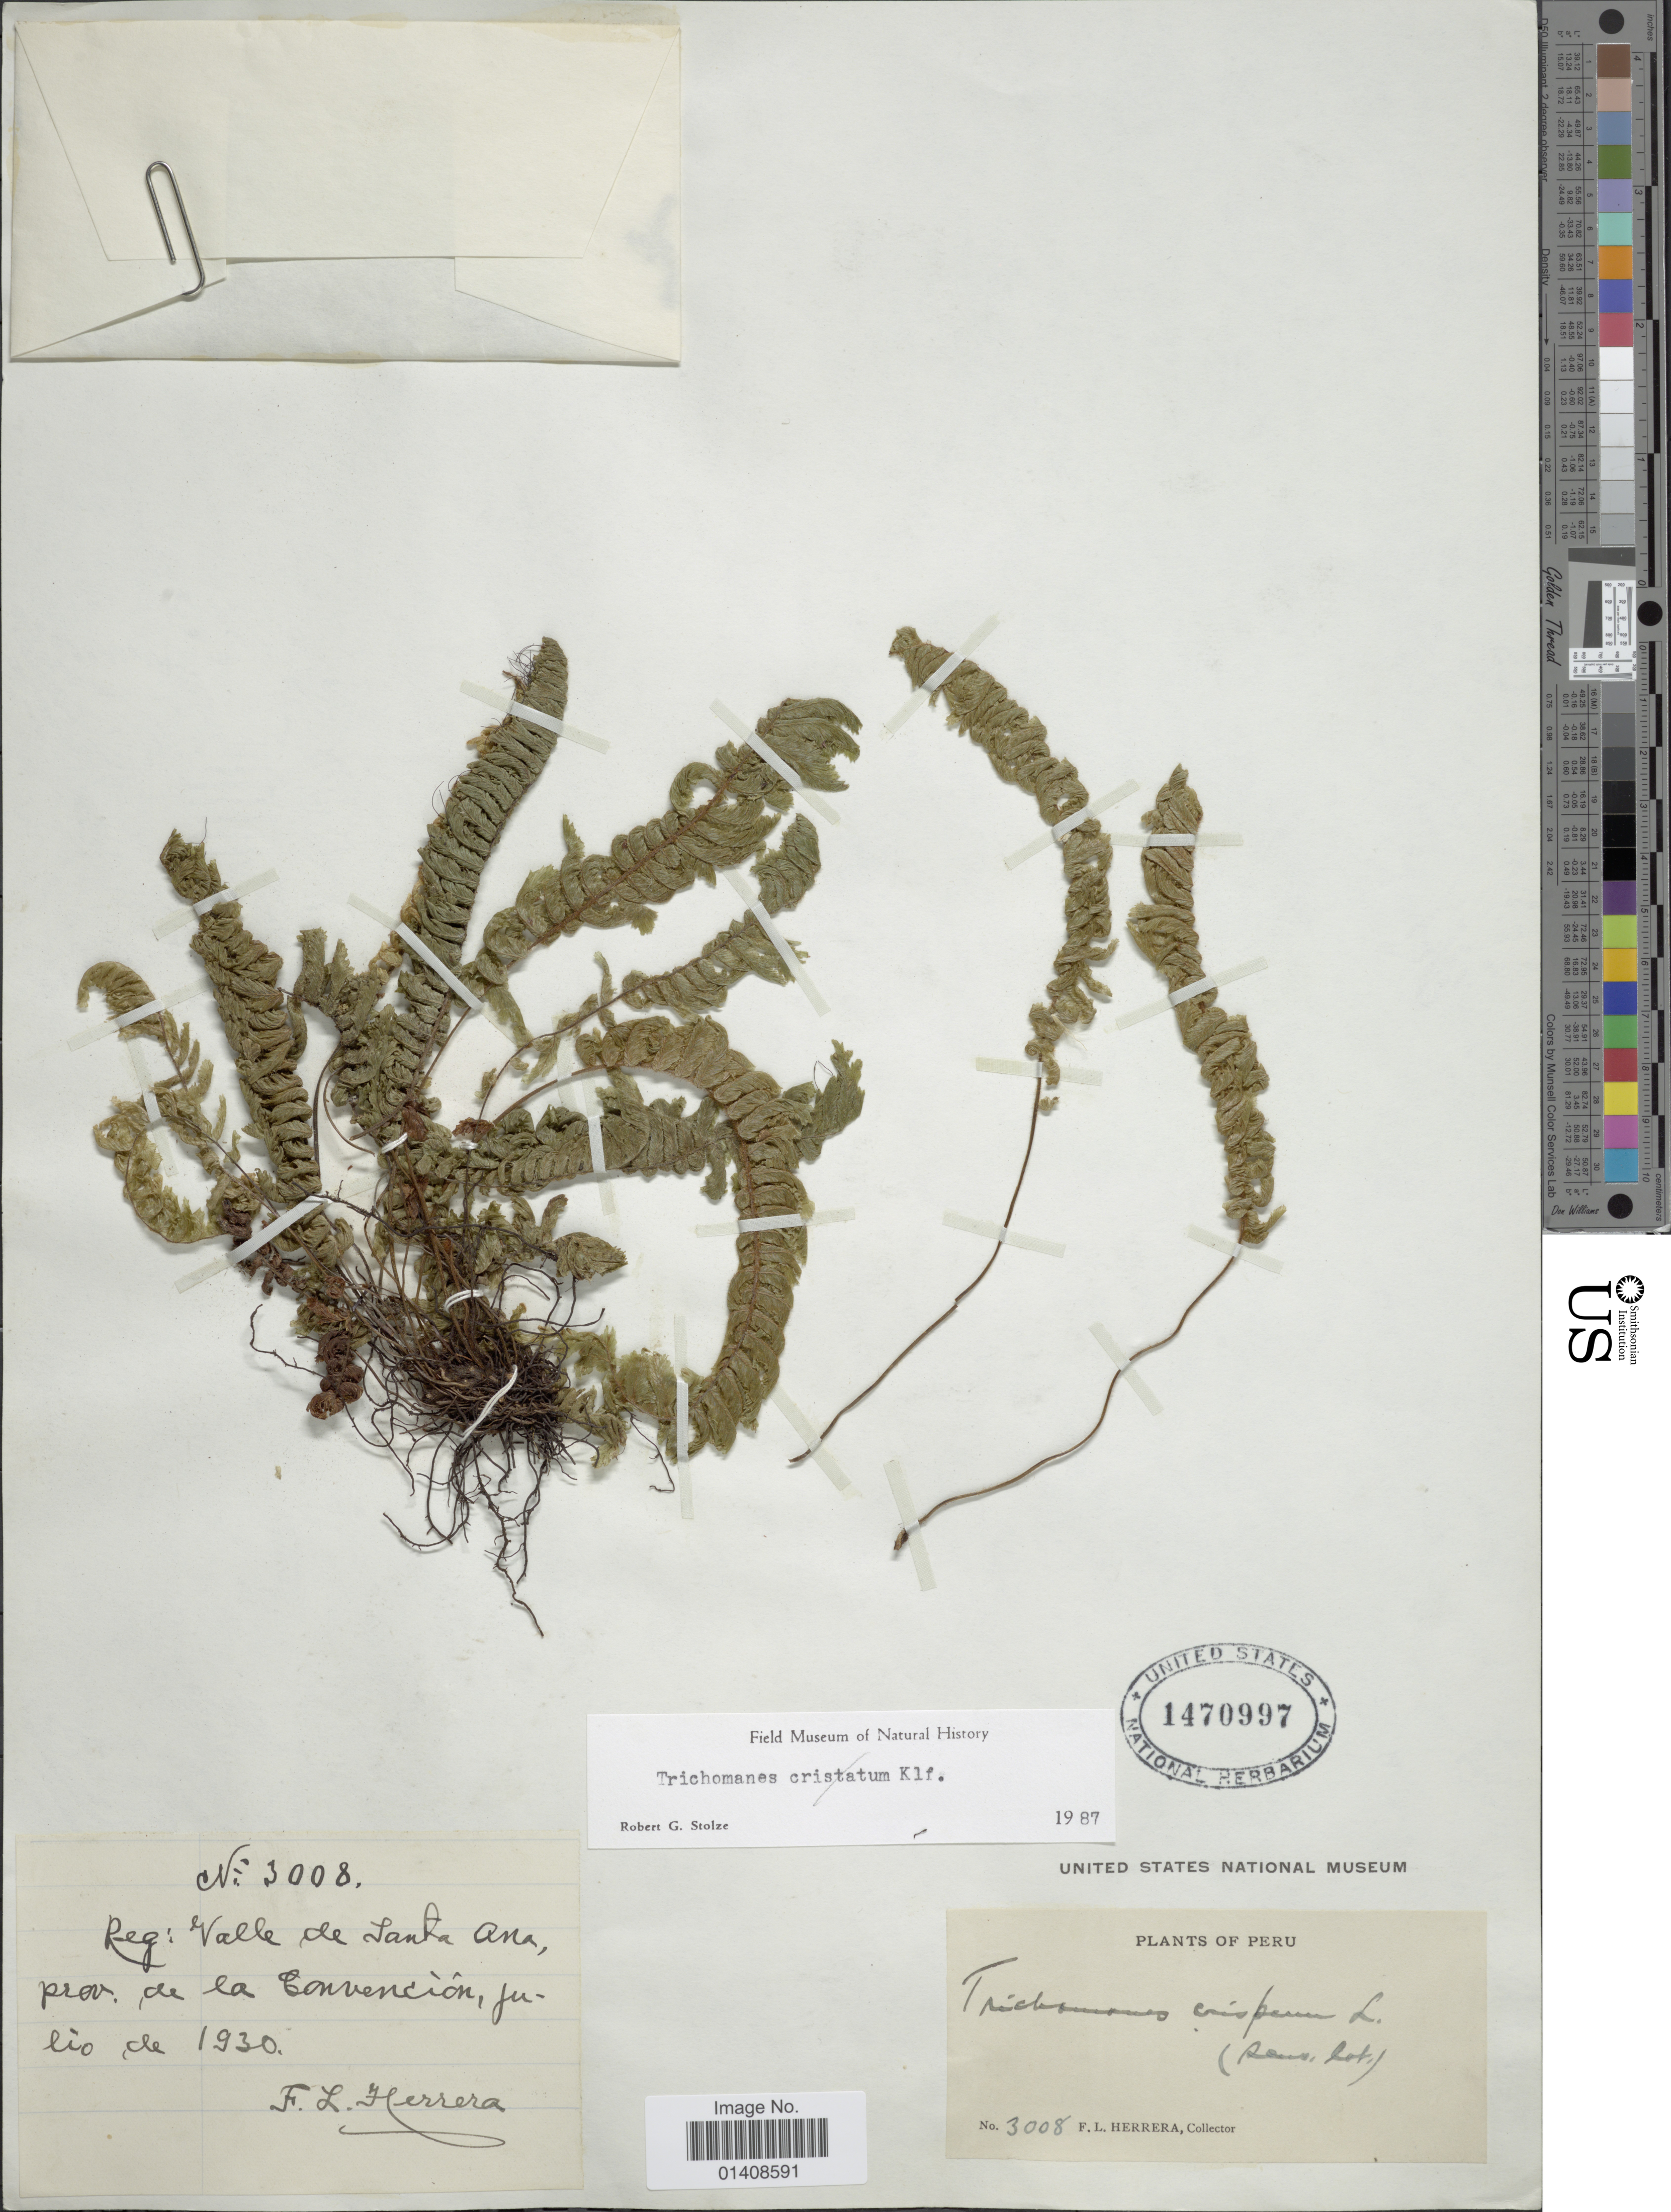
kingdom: Plantae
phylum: Tracheophyta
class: Polypodiopsida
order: Hymenophyllales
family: Hymenophyllaceae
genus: Trichomanes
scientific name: Trichomanes crispum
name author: L.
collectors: F. L. Herrera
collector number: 3008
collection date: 1930-07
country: Peru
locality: Valle de Santa Ana, prov. De la Convencion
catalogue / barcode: US 1470997